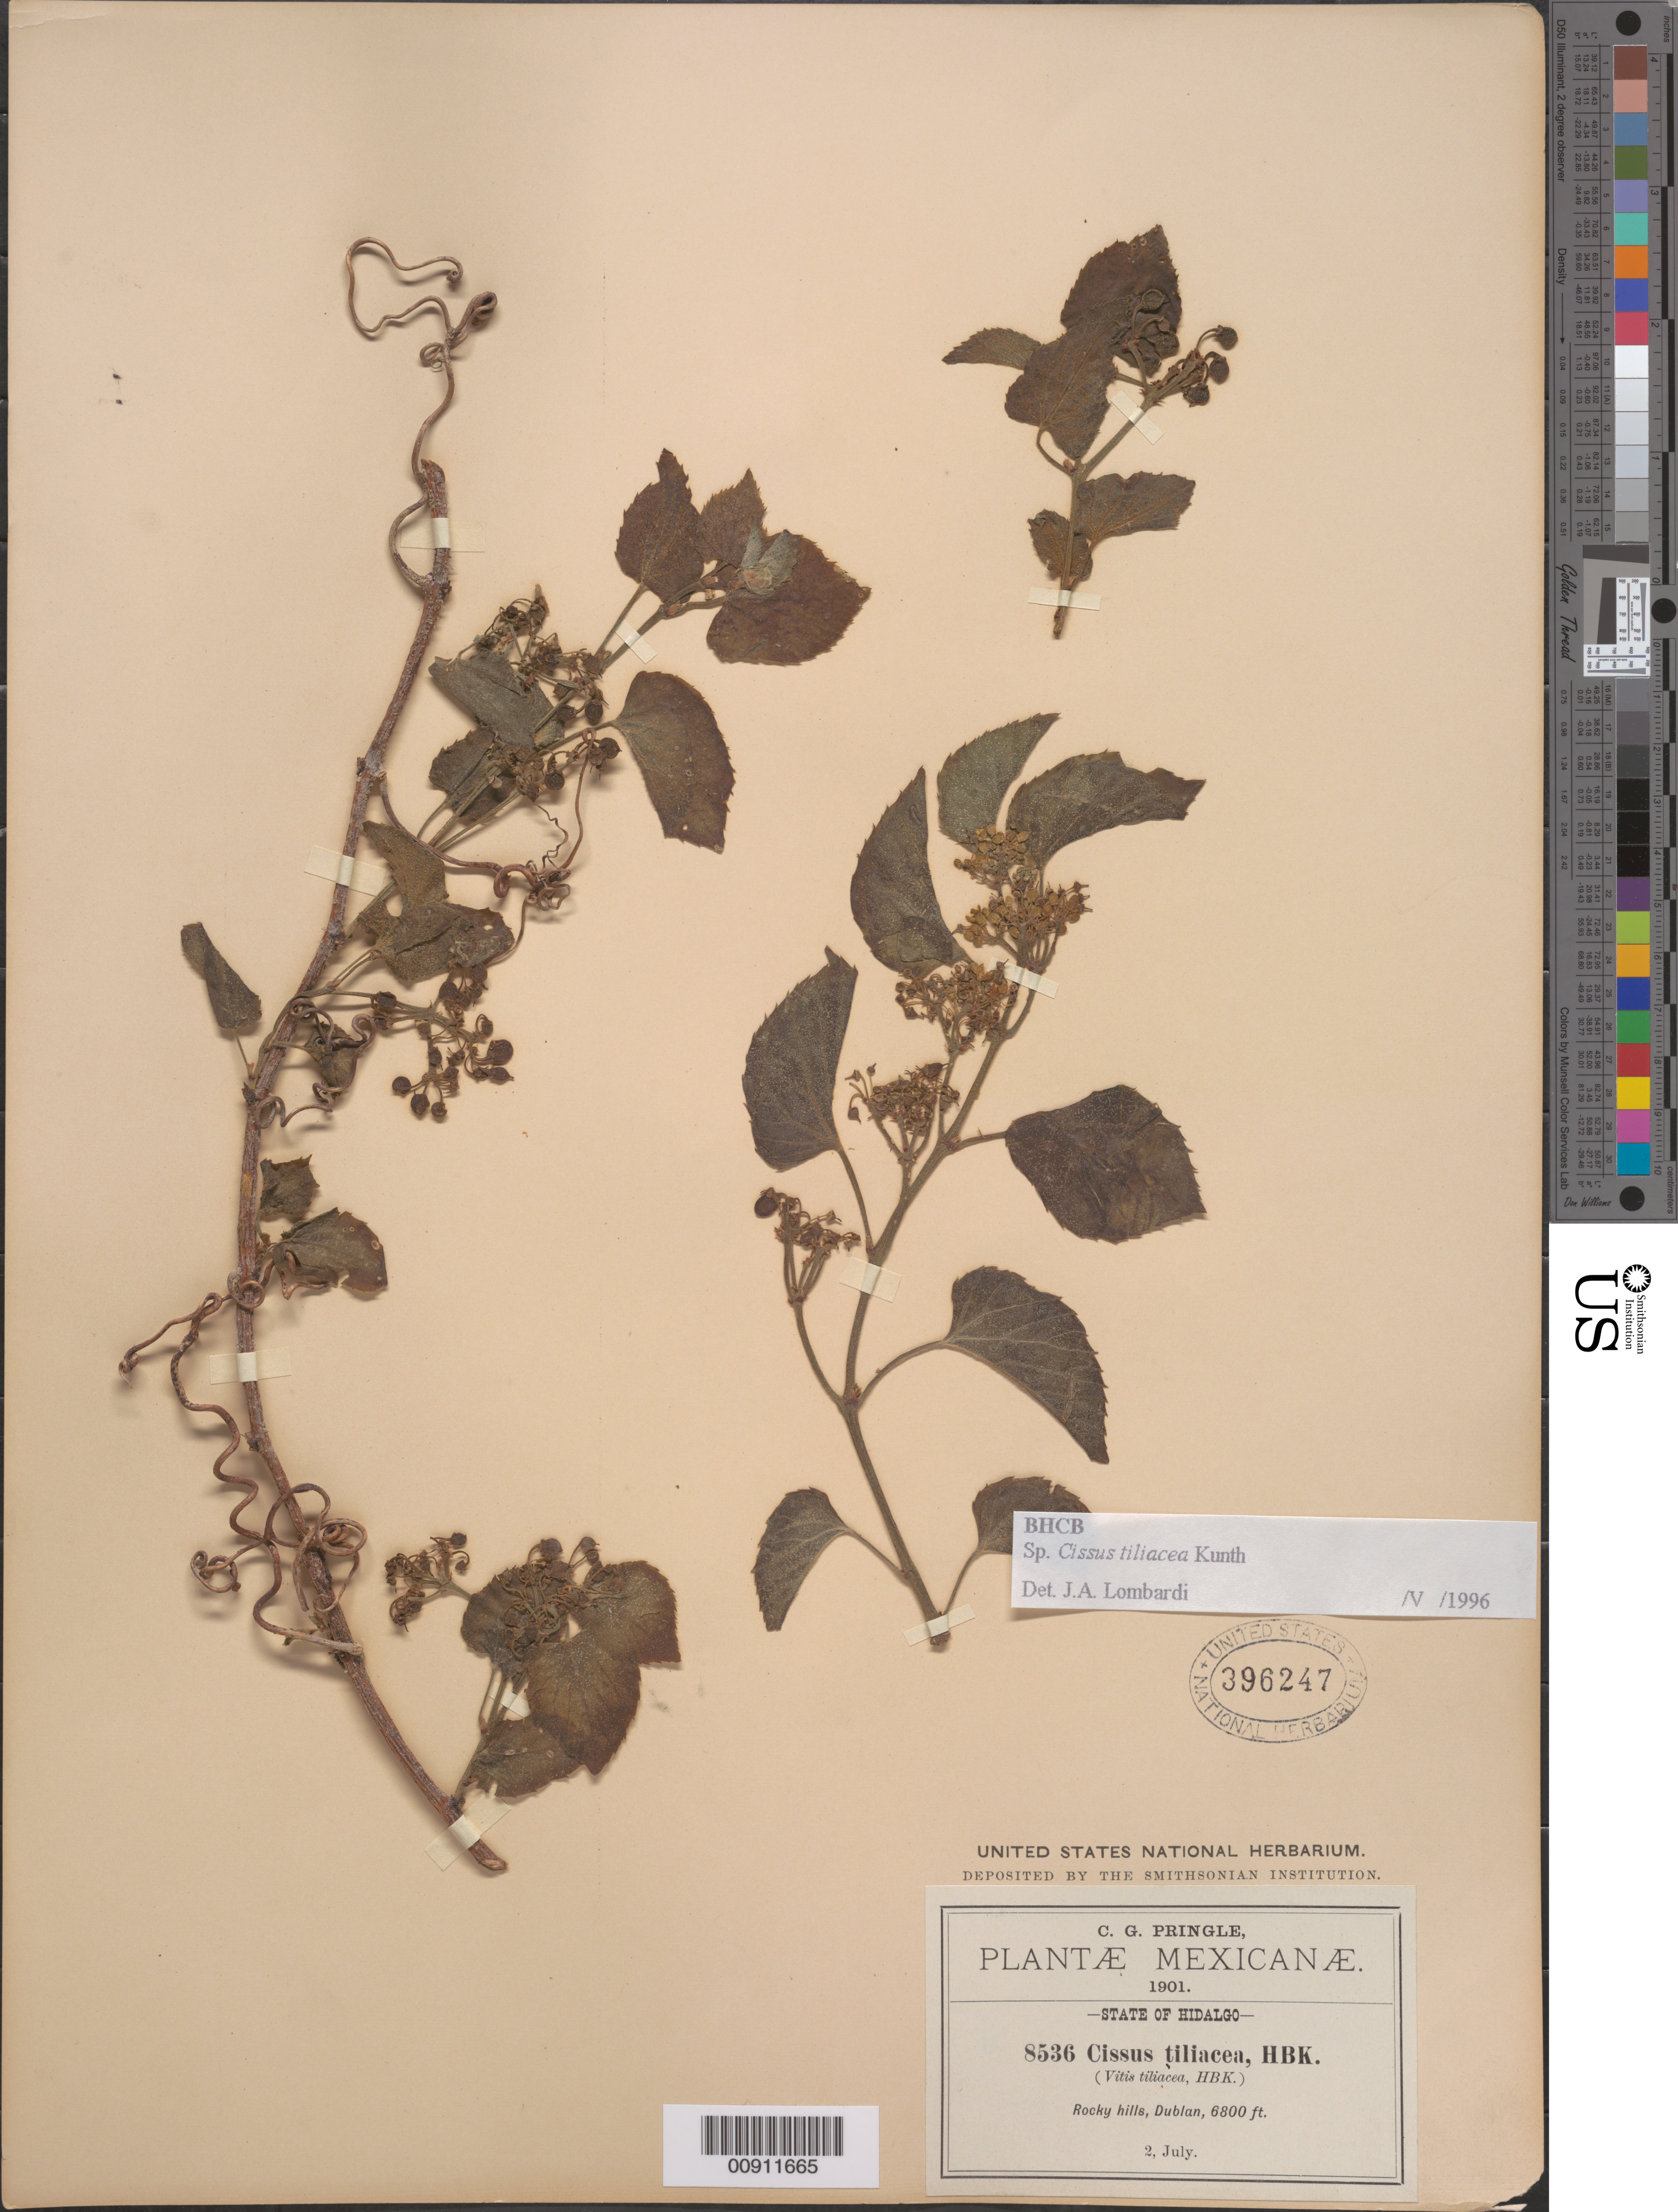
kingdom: Plantae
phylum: Tracheophyta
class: Magnoliopsida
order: Vitales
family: Vitaceae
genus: Cissus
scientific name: Cissus tiliacea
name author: Kunth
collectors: C. G. Pringle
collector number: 8536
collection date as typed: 02 Jul 1901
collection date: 1901-07-02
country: Mexico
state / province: Hidalgo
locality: Dublan, State of Hidalgo.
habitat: Rocky hills.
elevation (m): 2073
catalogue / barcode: US 396247